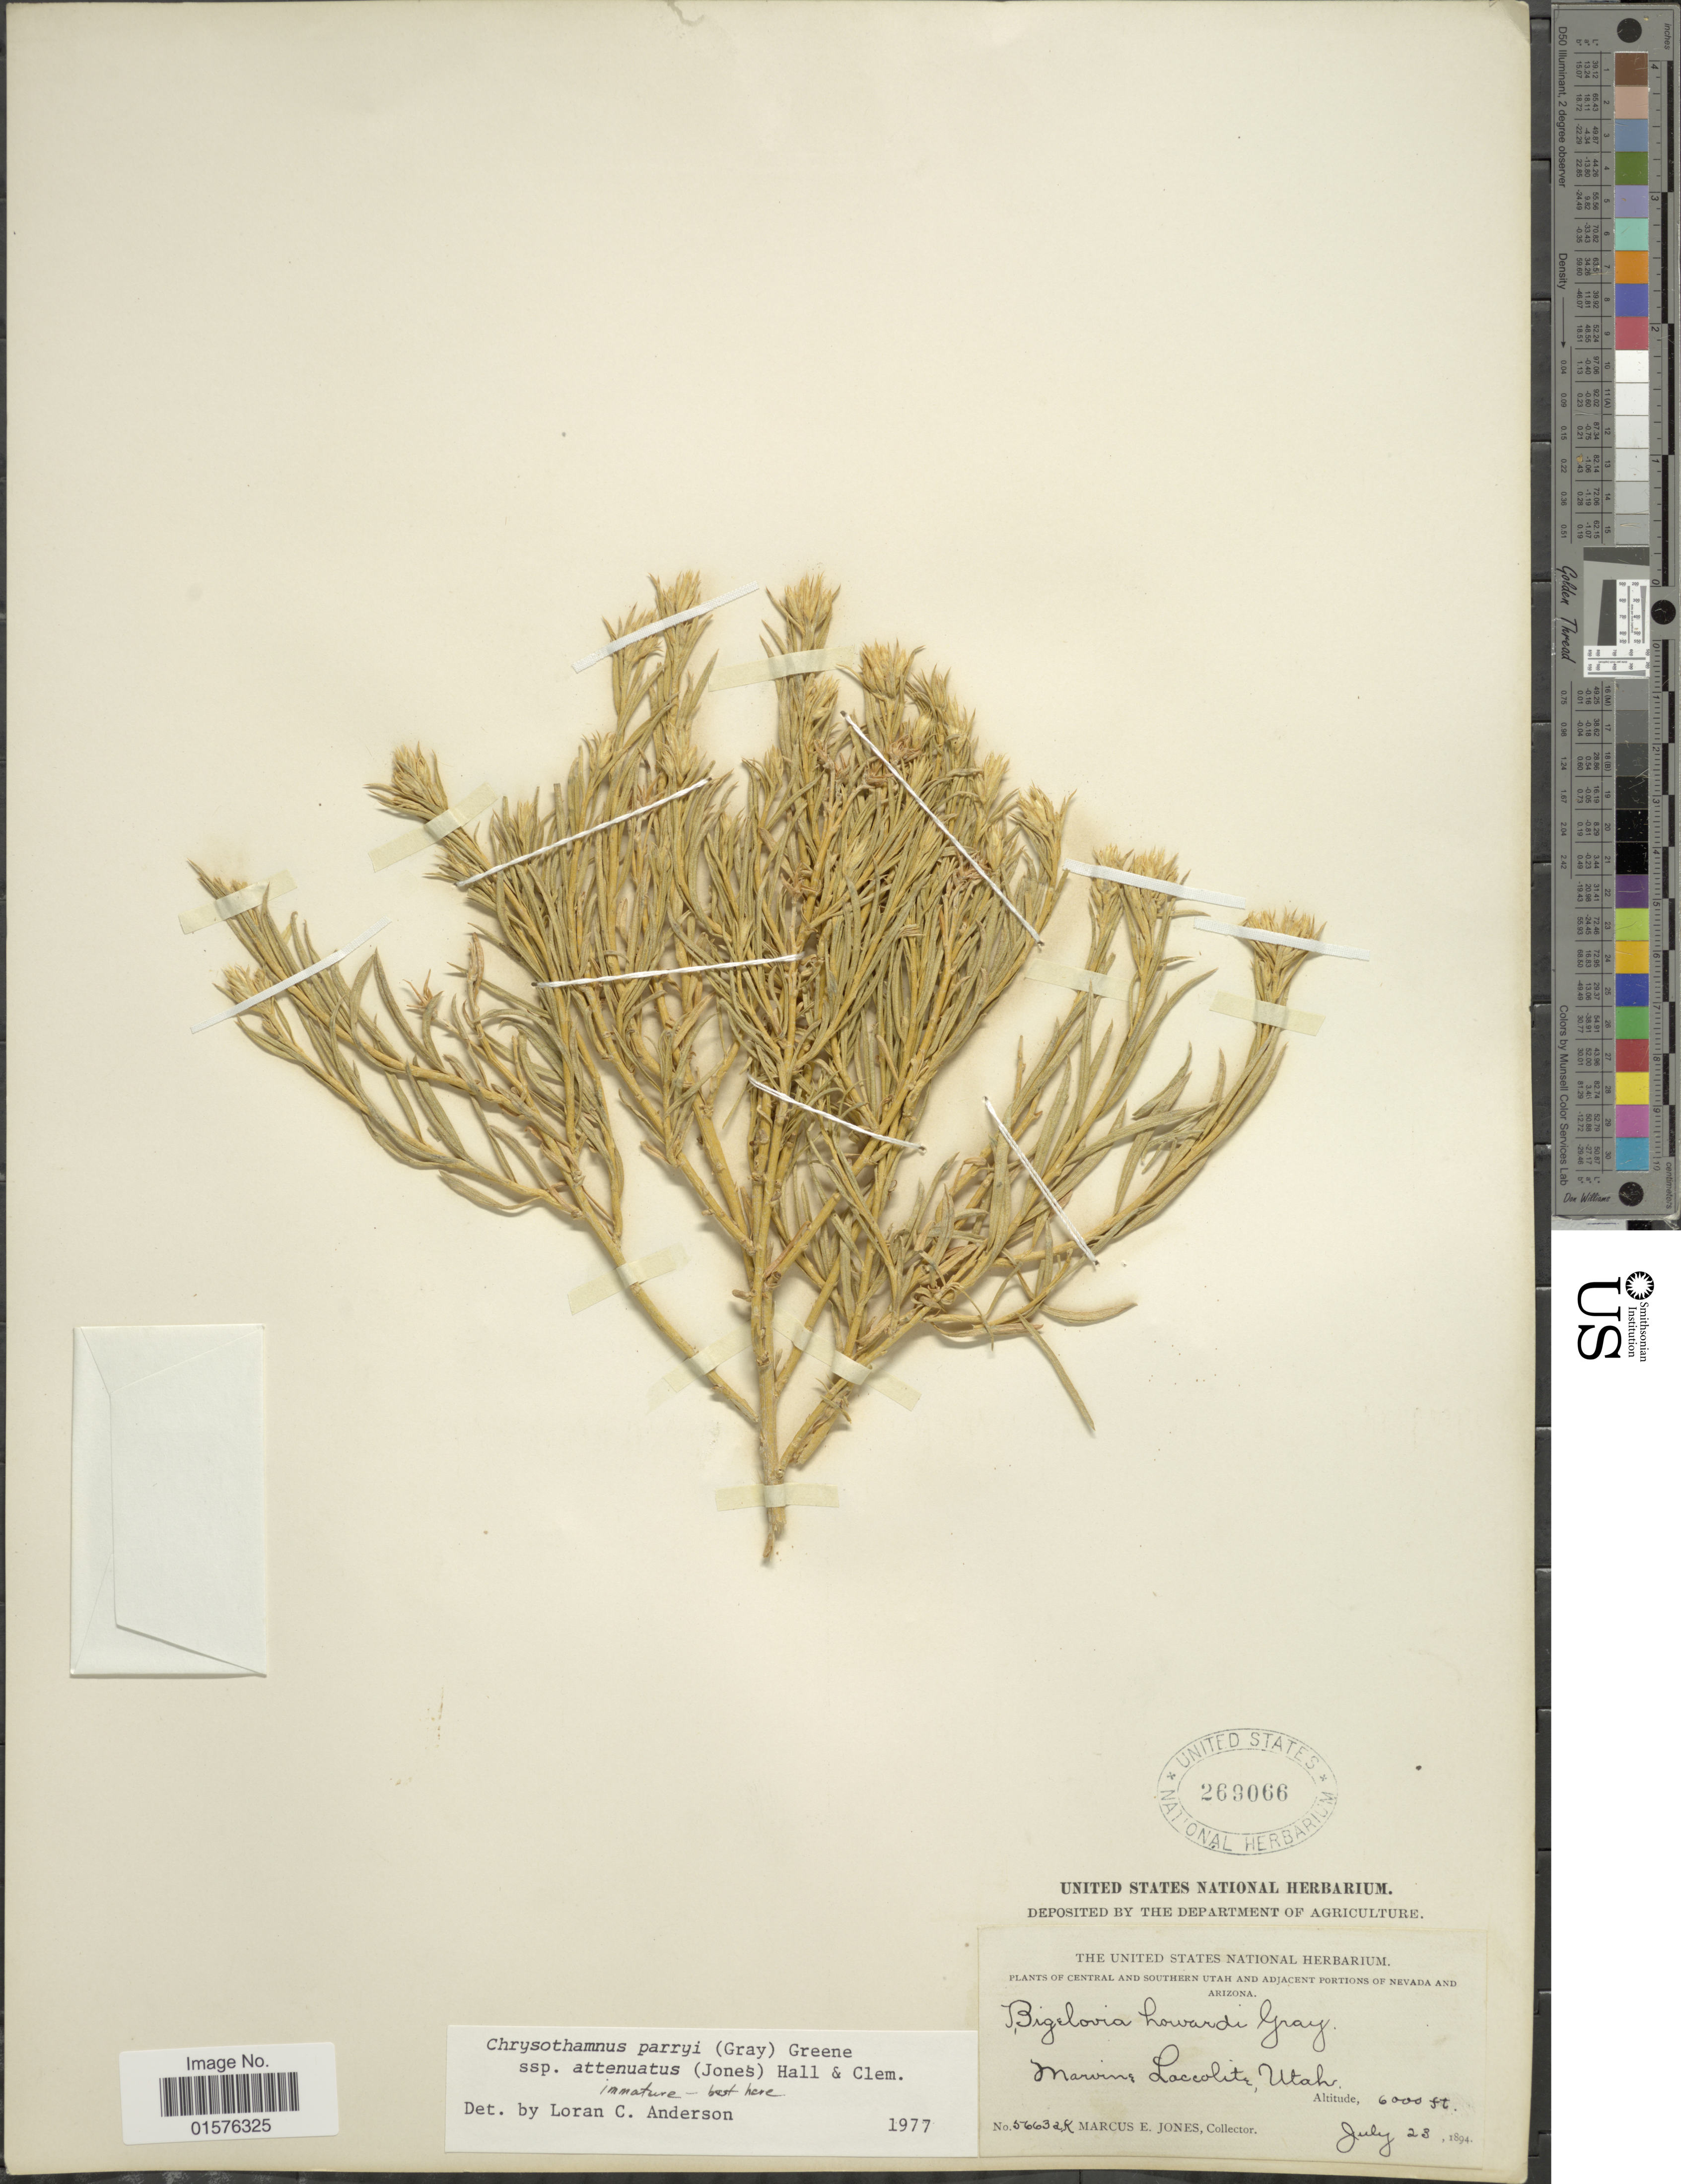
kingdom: Plantae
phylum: Tracheophyta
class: Magnoliopsida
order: Asterales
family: Asteraceae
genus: Ericameria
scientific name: Ericameria parryi var. attenuata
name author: (M.E. Jones) G.L. Nesom & G.I. Baird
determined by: Urbatsch, Lowell E., Curator (LSU), Louisiana State University (UNITED STATES)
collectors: M. E. Jones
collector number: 5663ak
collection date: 1894-07-23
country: United States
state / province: Utah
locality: Central and Southern Utah, Marvine Laccolitz.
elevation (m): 1829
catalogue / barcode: US 269066